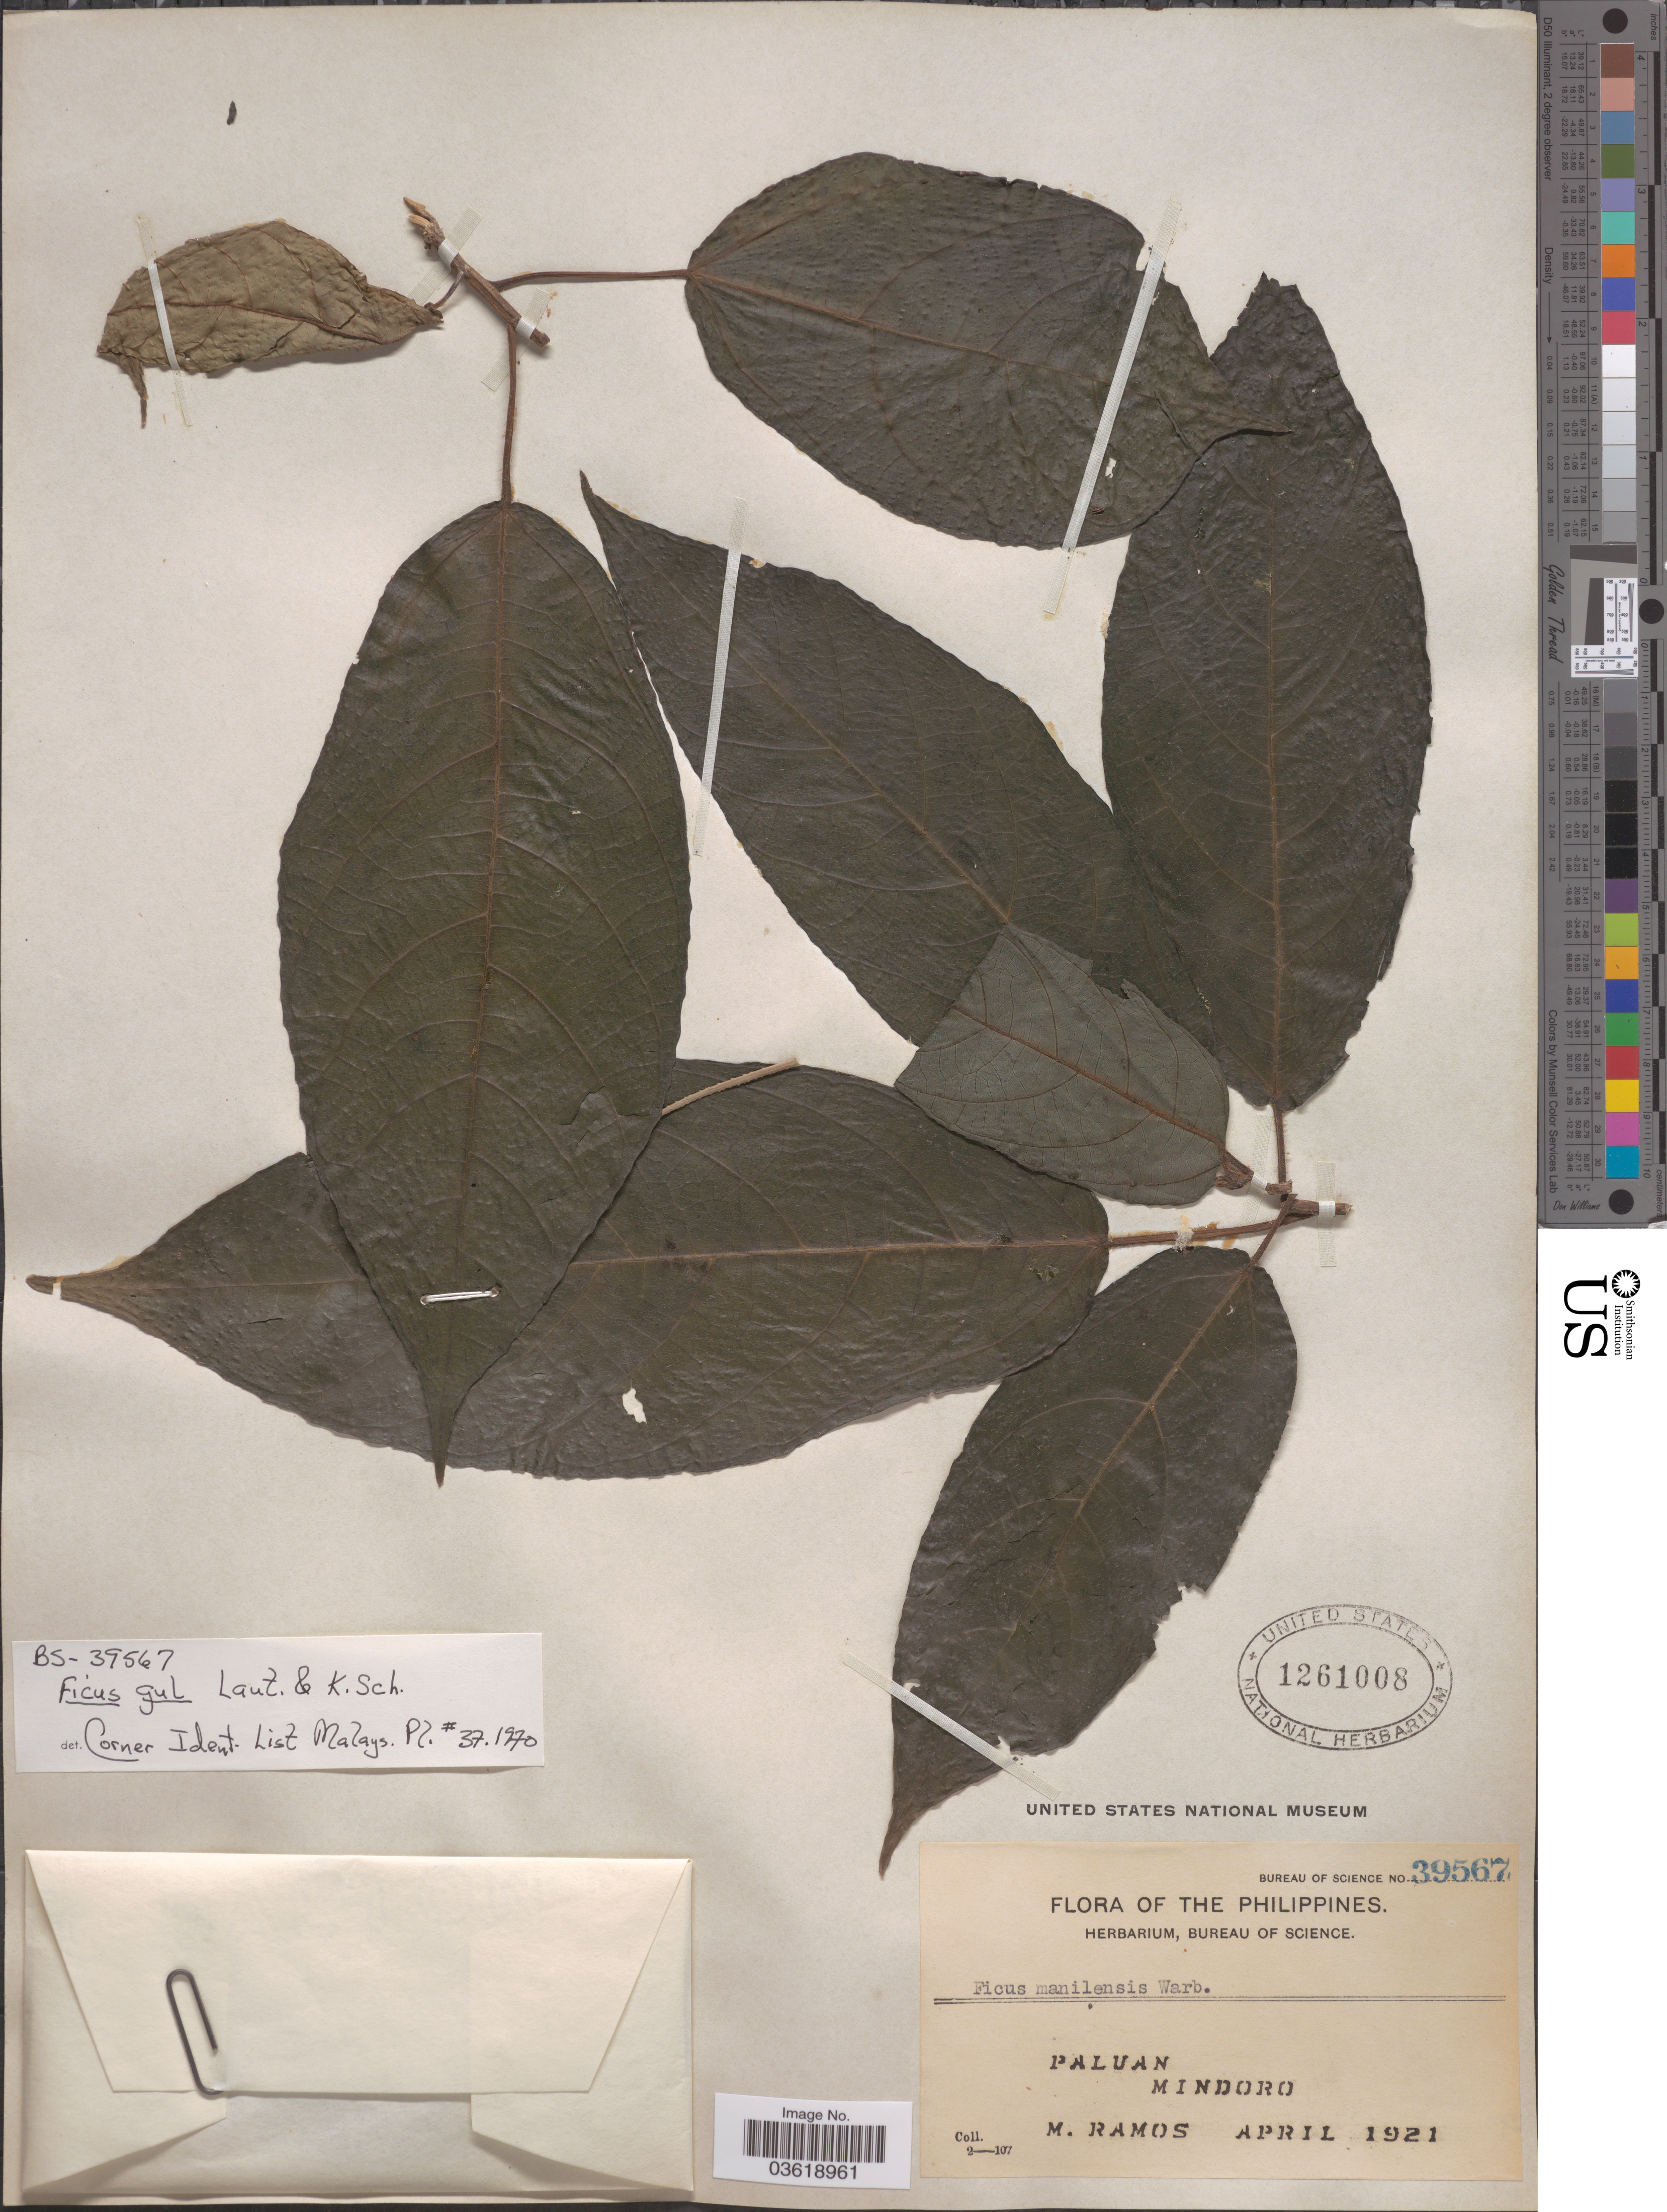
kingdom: Plantae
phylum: Tracheophyta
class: Magnoliopsida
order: Rosales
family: Moraceae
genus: Ficus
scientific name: Ficus gul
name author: Lauterb. & K. Schum.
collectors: M. Ramos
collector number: Bureau of Science 39567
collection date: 1921-04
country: Philippines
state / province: Mimaropa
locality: Paluan. Mindoro.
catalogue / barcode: US 1261008